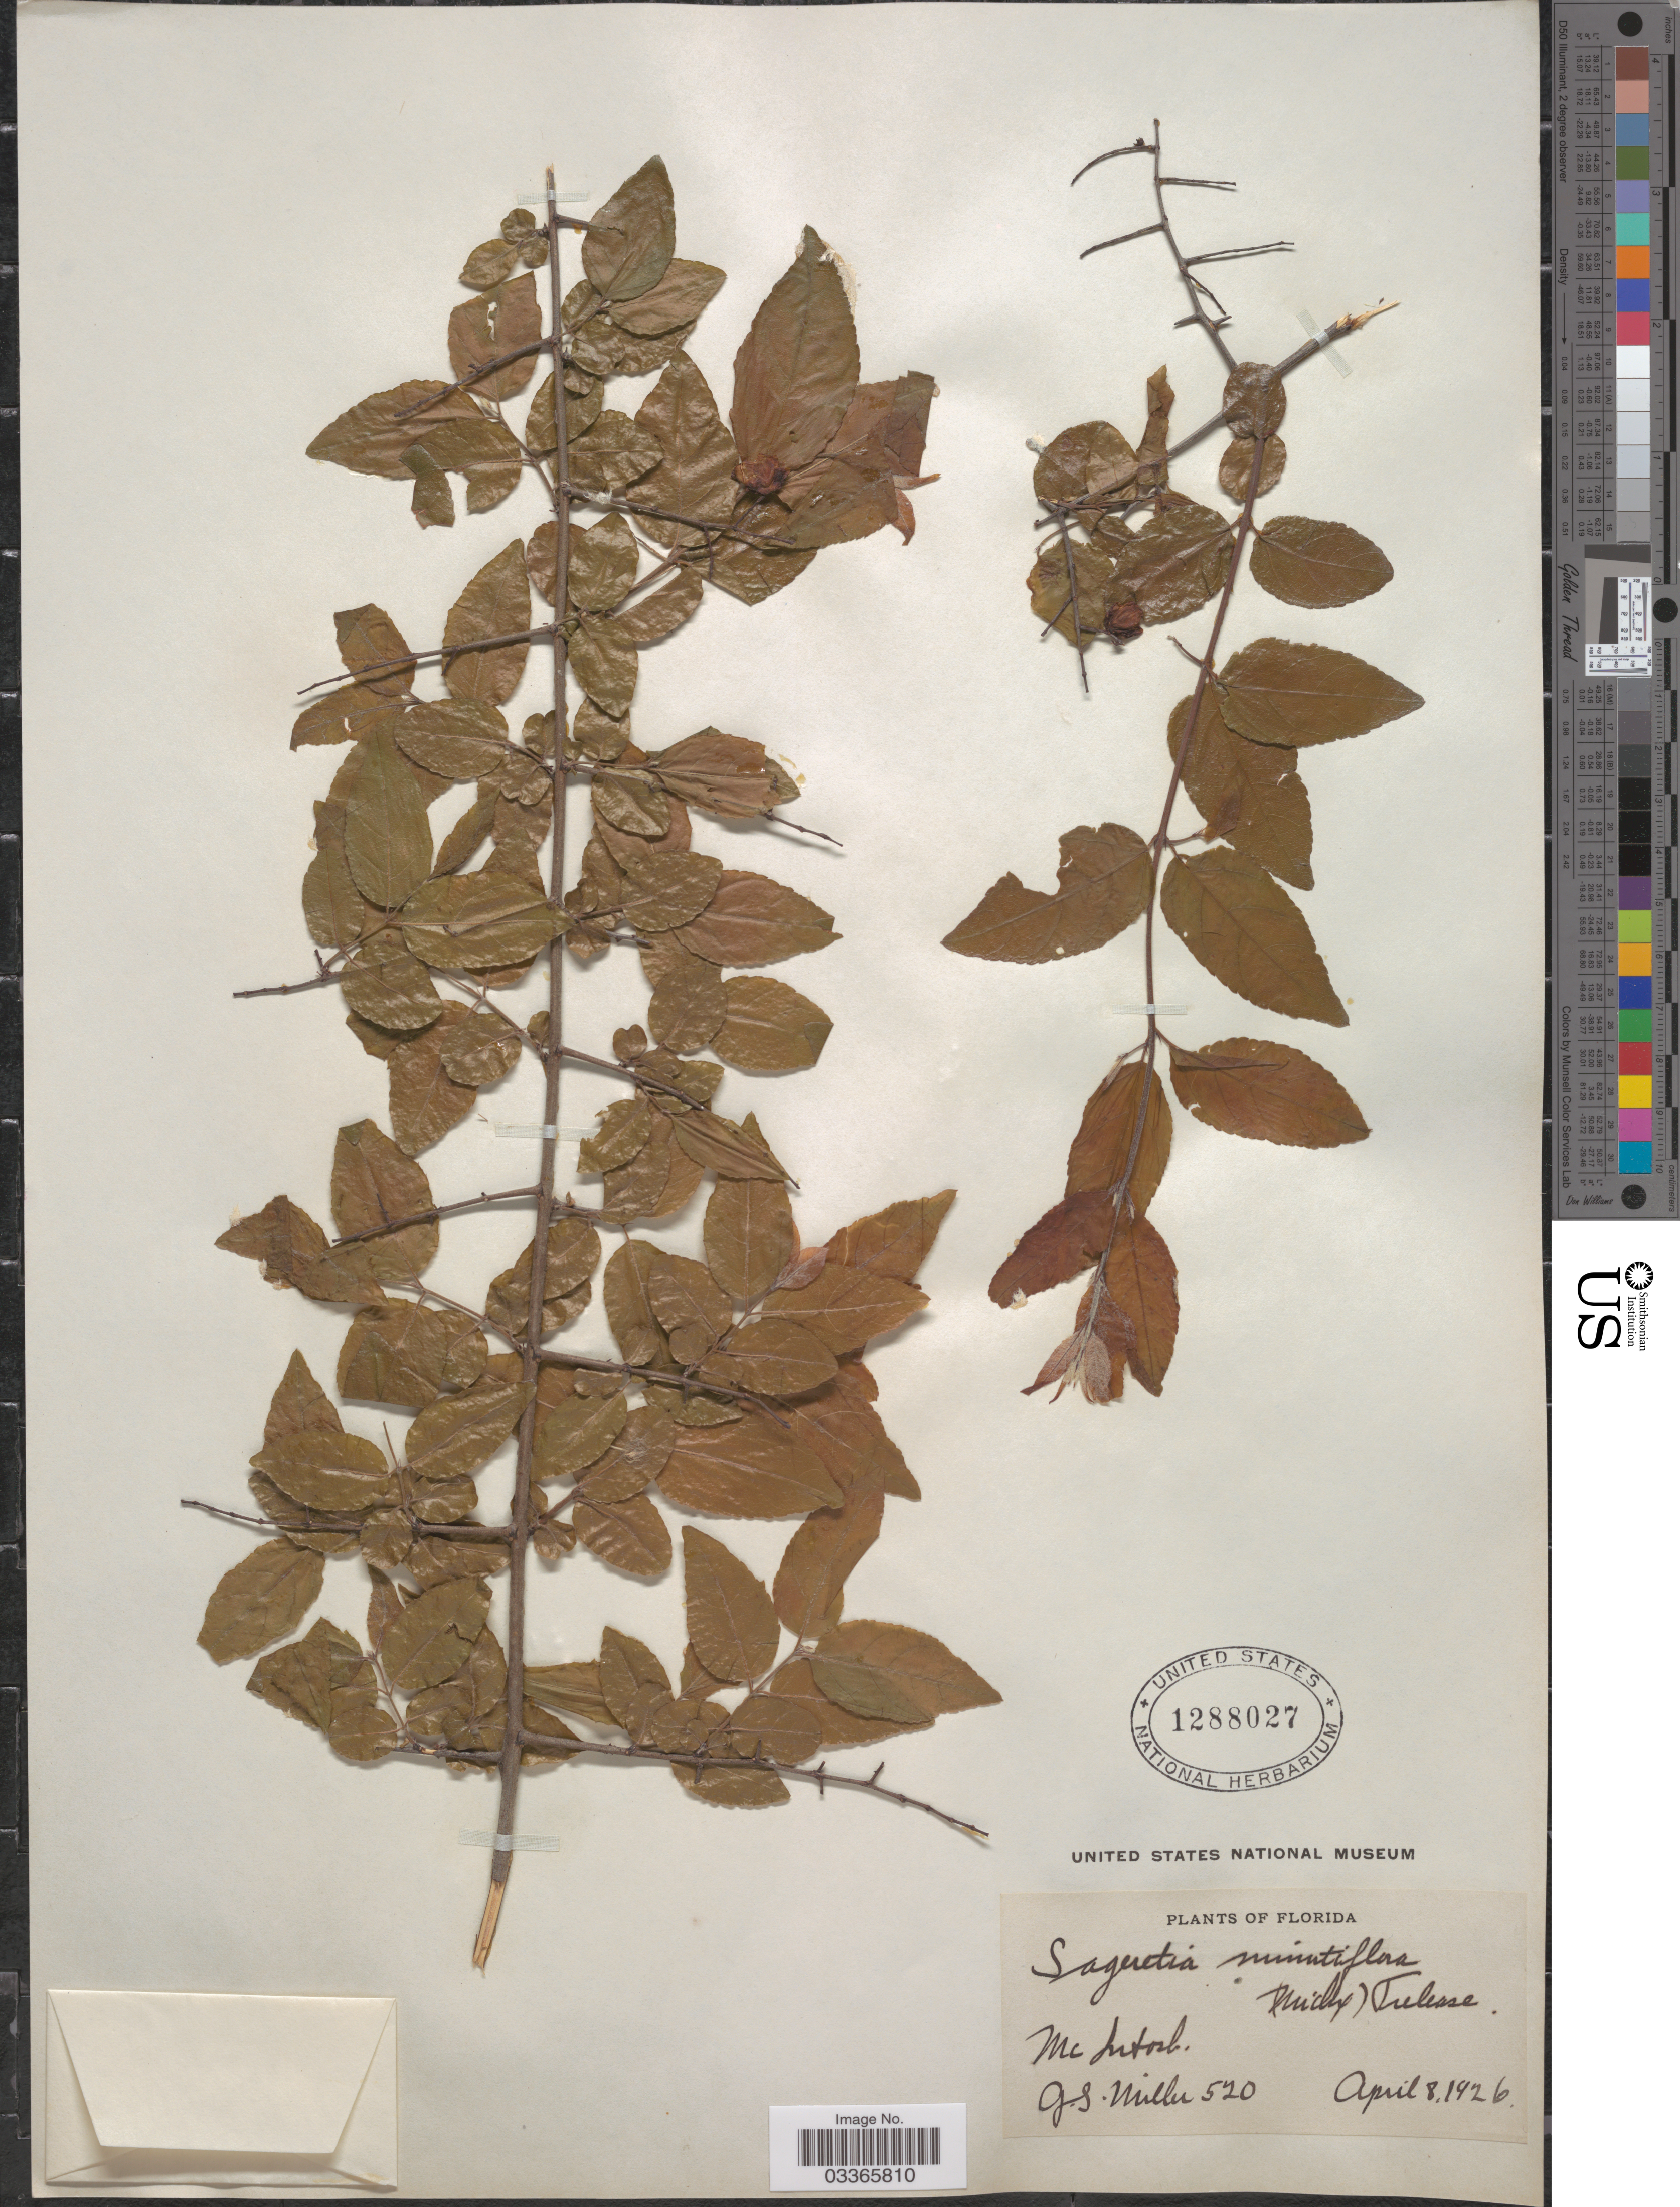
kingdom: Plantae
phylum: Tracheophyta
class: Magnoliopsida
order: Rosales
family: Rhamnaceae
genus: Sageretia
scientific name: Sageretia minutiflora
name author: (Michx.) Trel.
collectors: G. S. Miller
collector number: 520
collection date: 1926-04-08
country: United States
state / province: Florida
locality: Mc Intosh.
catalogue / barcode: US 1288027